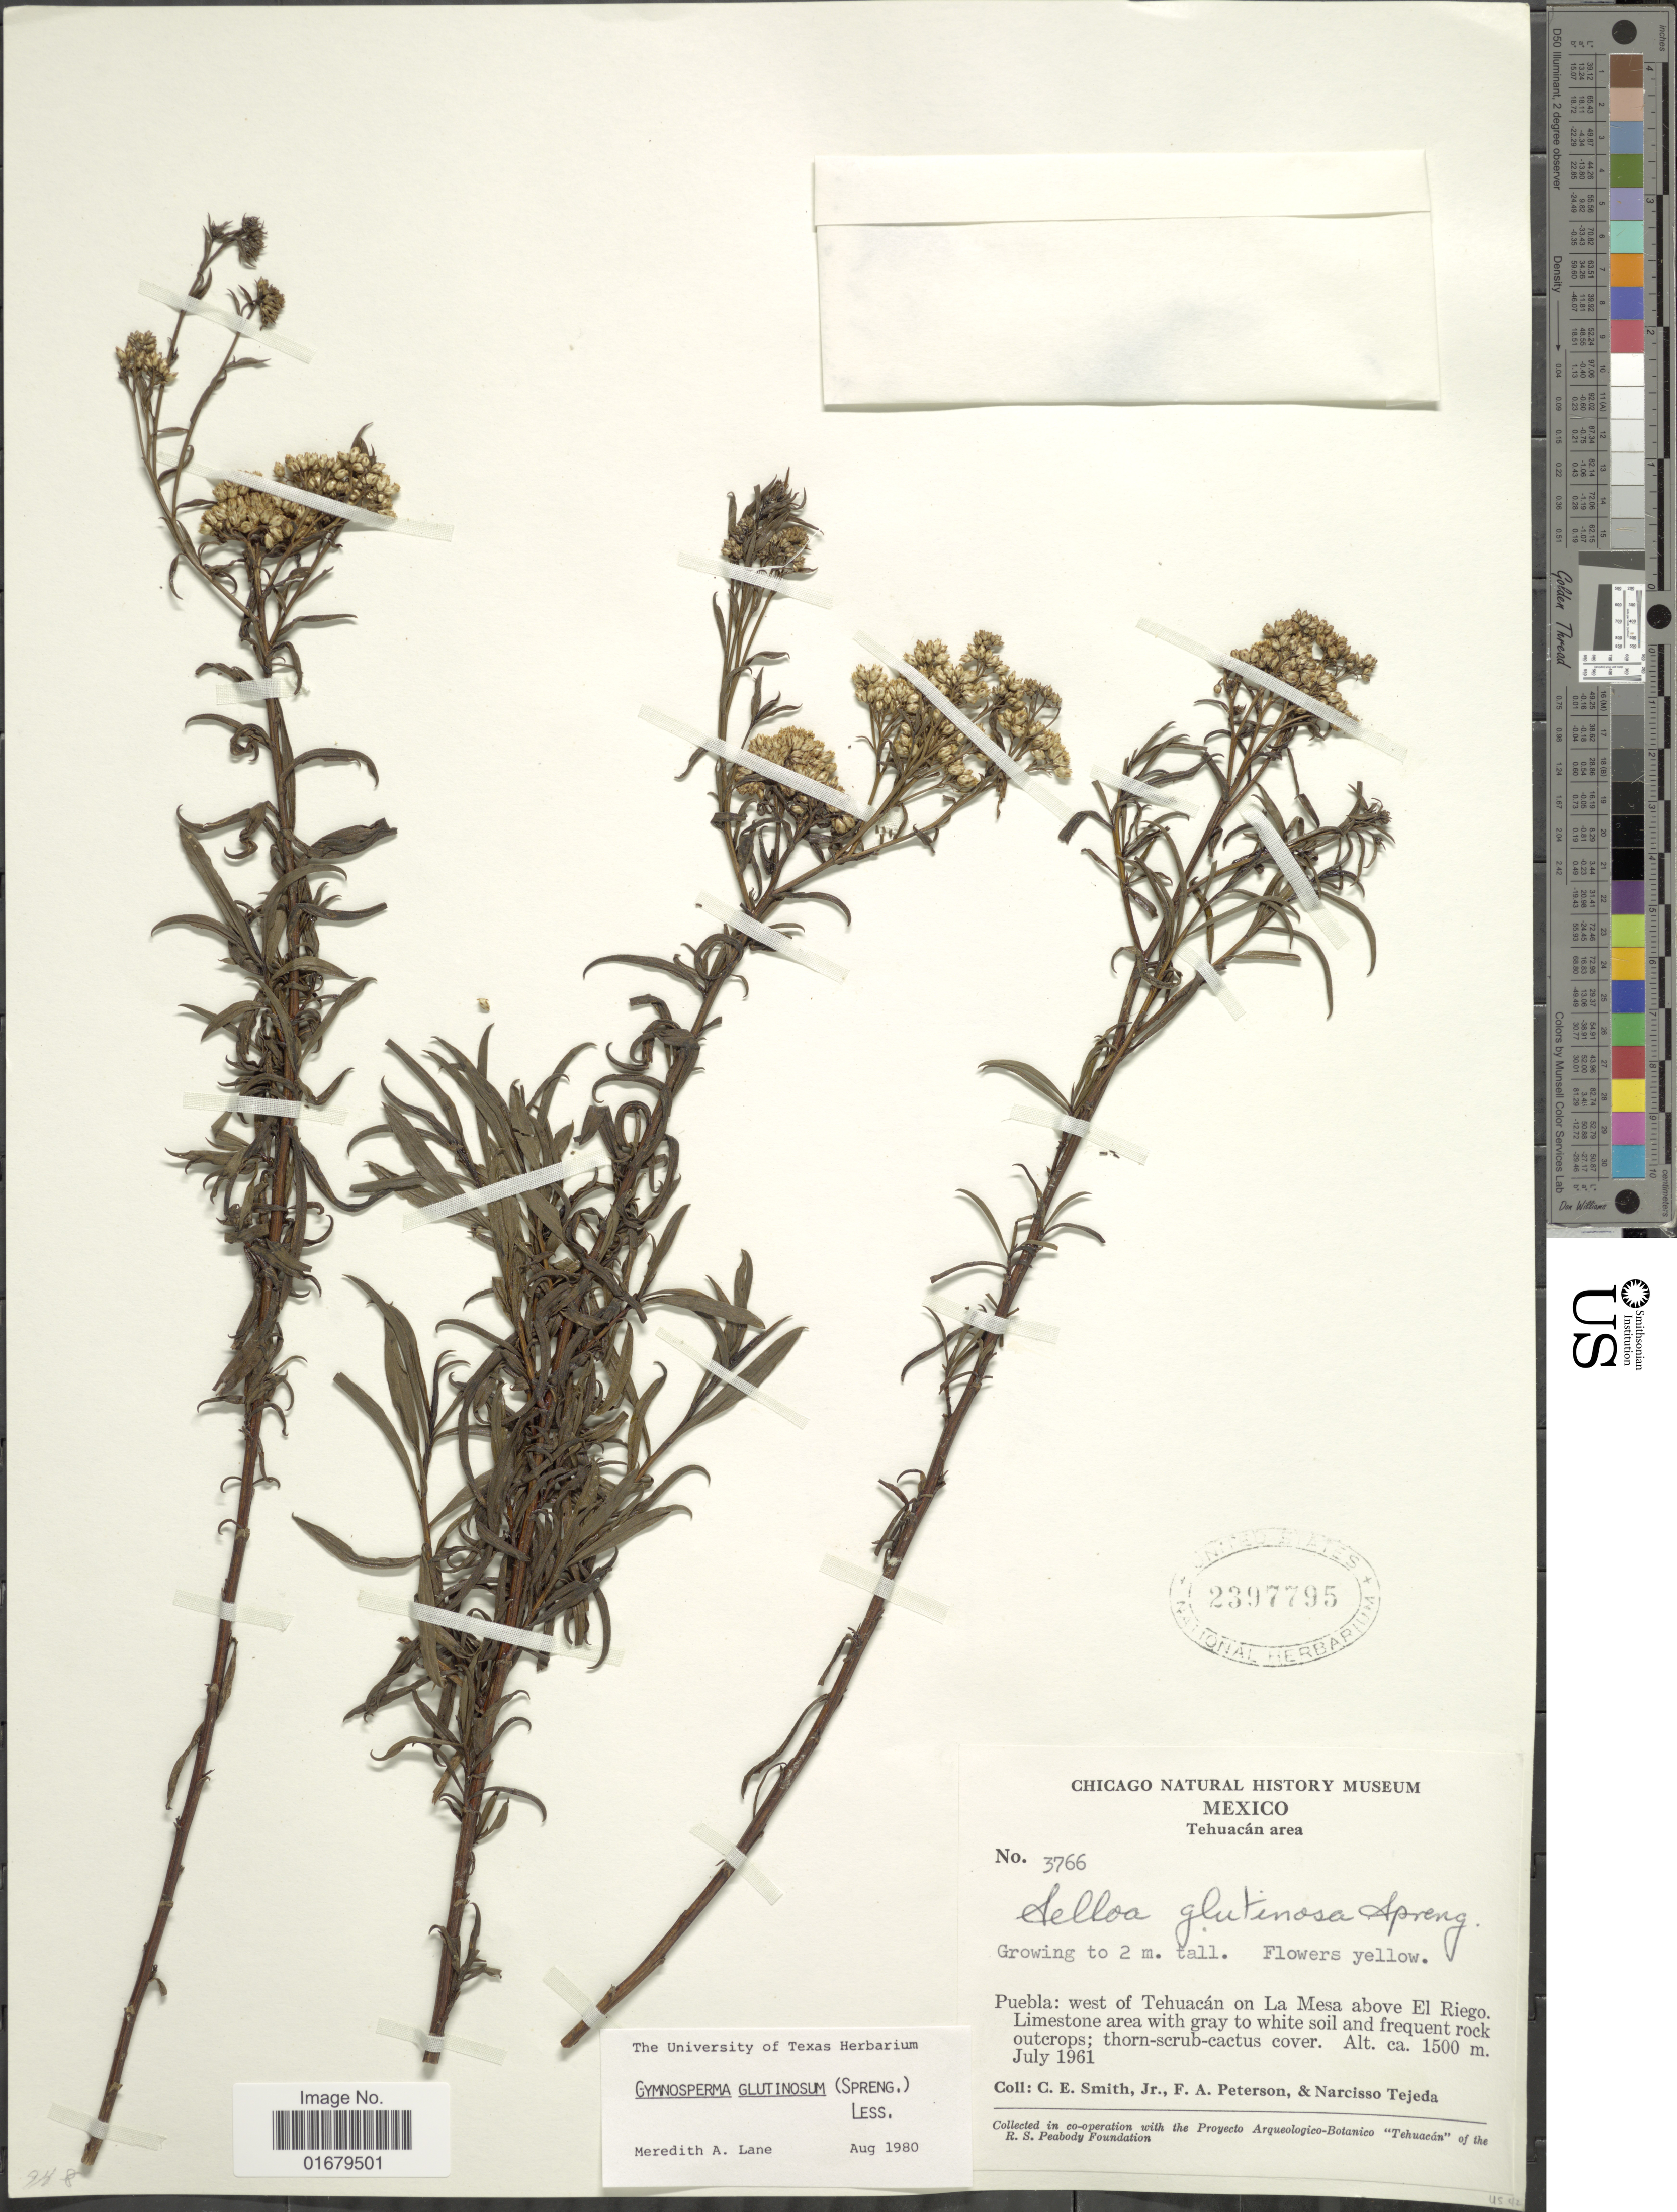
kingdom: Plantae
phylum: Tracheophyta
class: Magnoliopsida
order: Asterales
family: Asteraceae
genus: Gymnosperma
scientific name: Gymnosperma glutinosum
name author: (Spreng.) Less.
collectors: C. E. Smith Jr., F. A. Peterson & N. Tejeda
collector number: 3766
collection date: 1961-07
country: Mexico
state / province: Puebla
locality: Tehuacán area, west of Tehuacán on La Mesa above El Riego. Limestone area with gray to white soil and frequent rock outcrops; thorn-scrub-cactus cover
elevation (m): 1500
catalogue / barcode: US 2397795